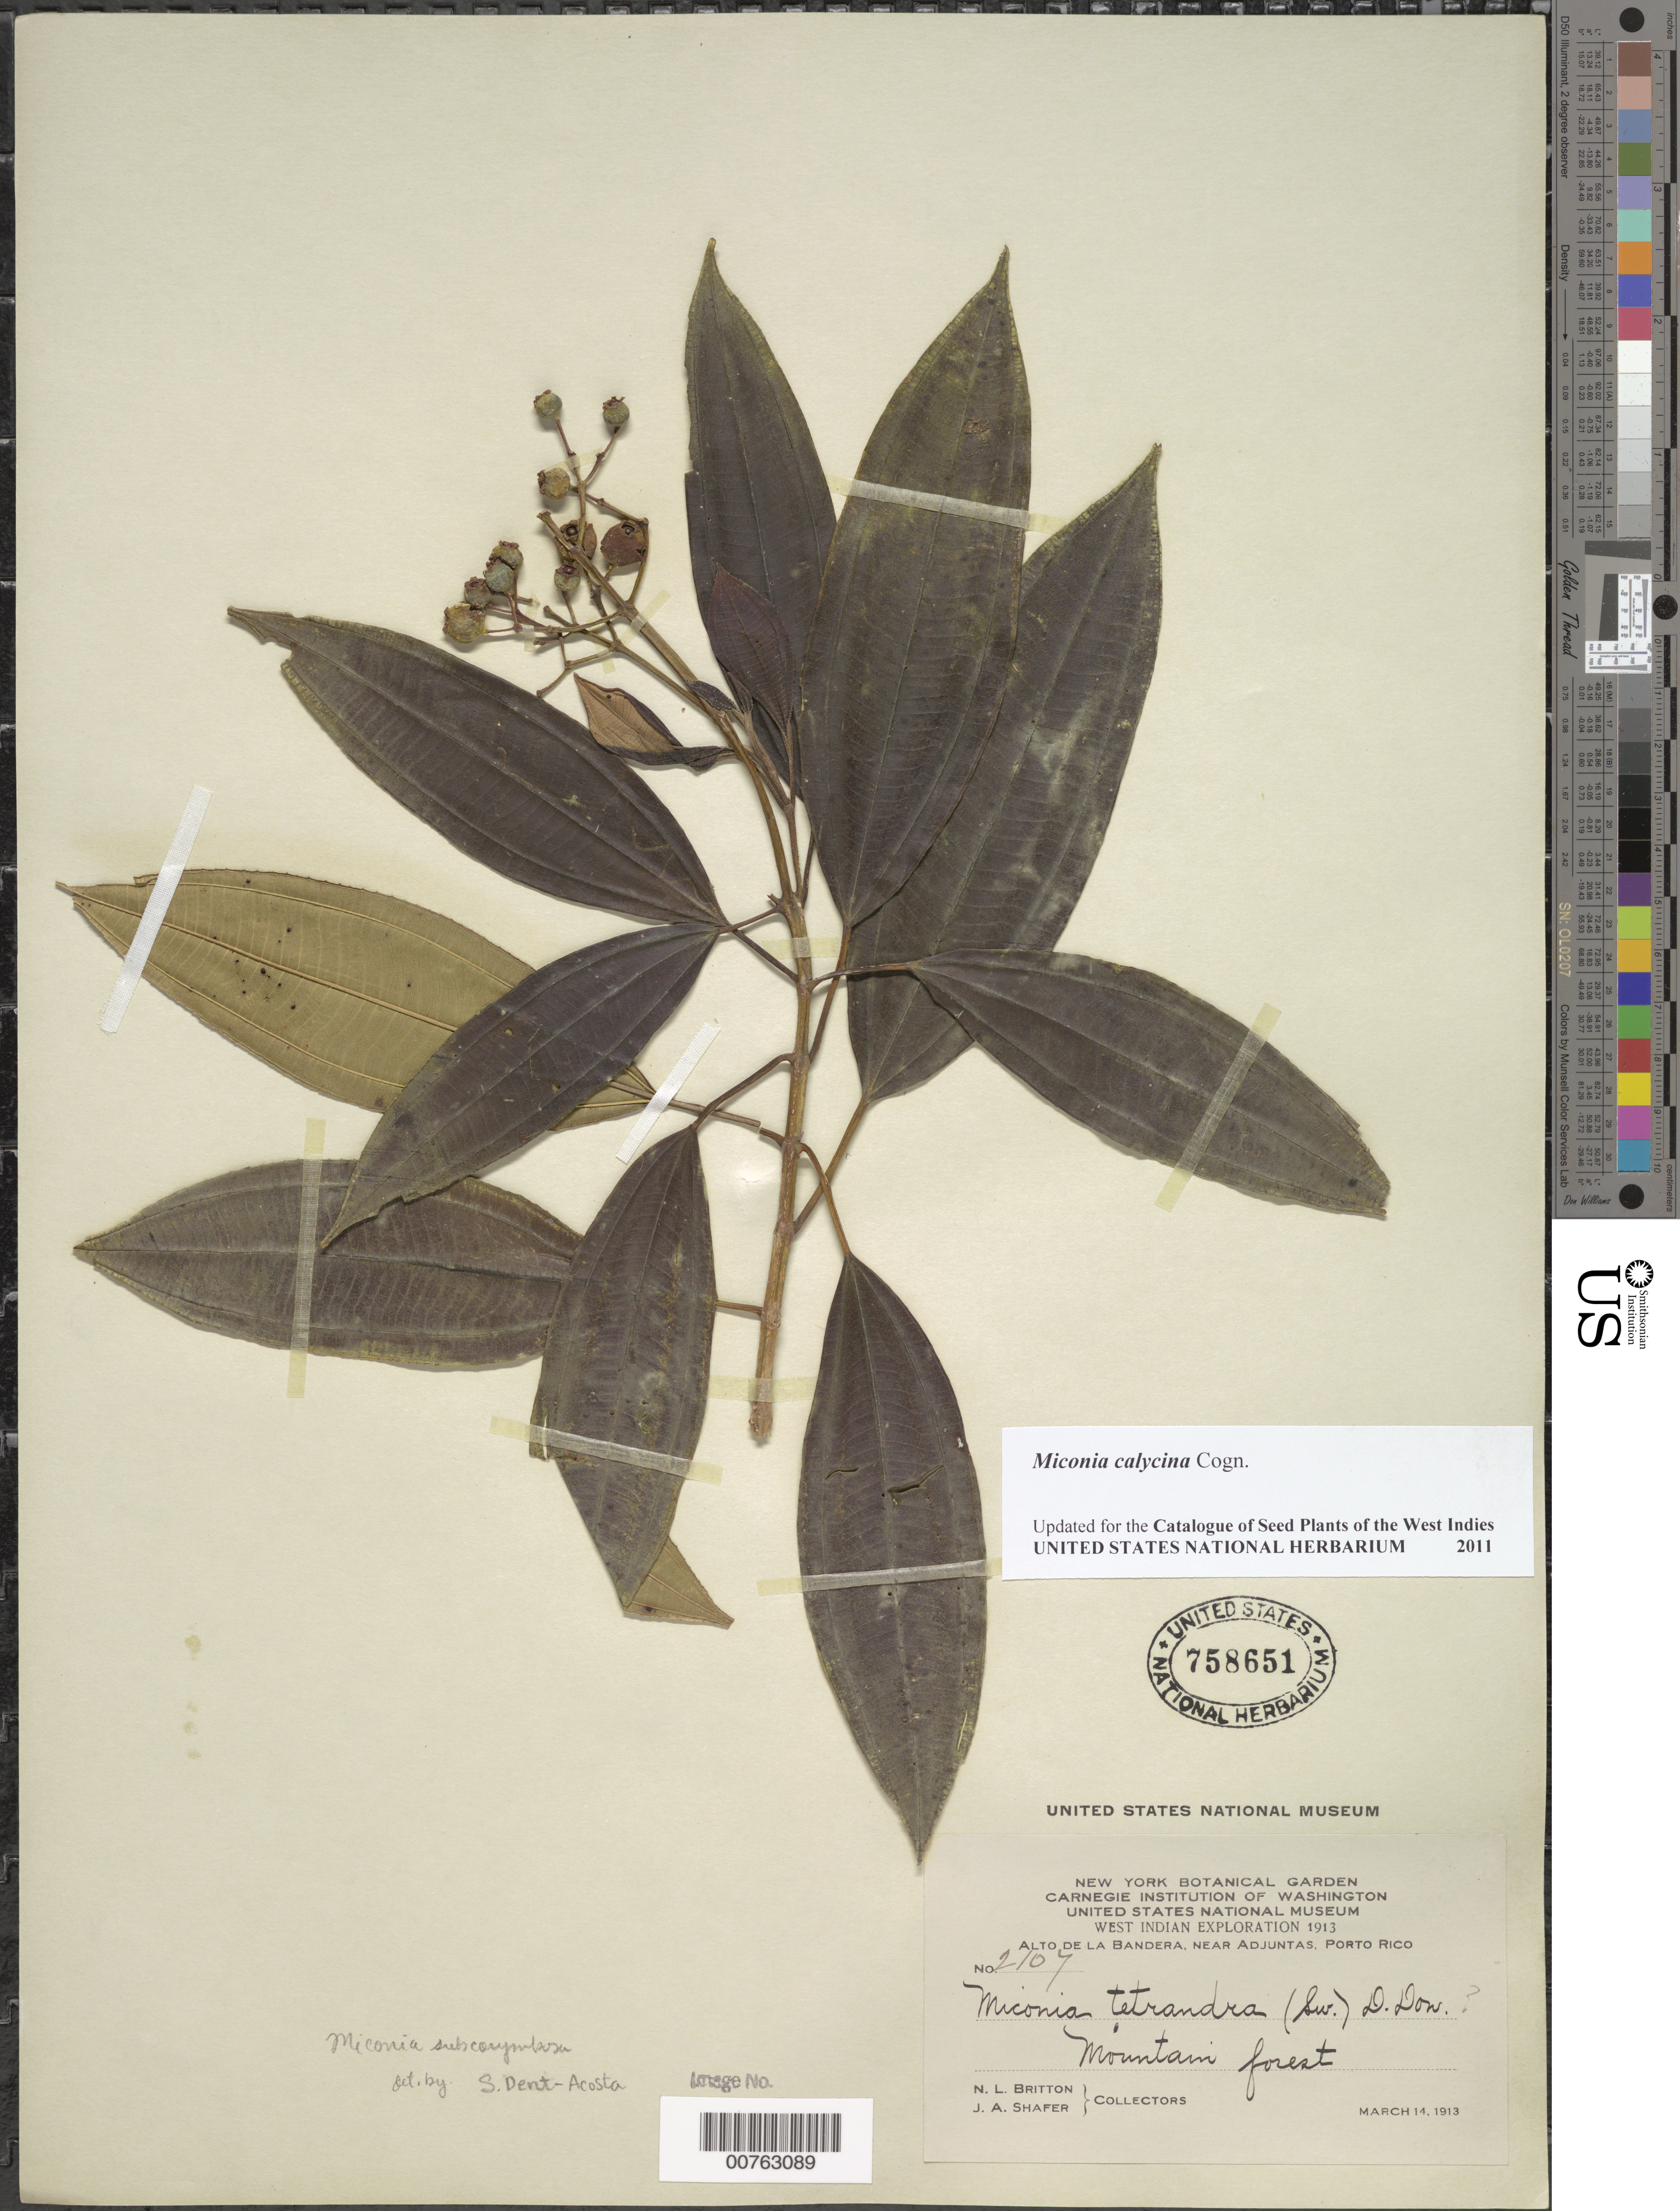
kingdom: Plantae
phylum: Tracheophyta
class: Magnoliopsida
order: Myrtales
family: Melastomataceae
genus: Miconia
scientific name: Miconia calycina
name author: Cogn.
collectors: N. Britton & J. A. Shafer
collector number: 2107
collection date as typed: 14 Mar 1913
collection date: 1913-03-14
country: Puerto Rico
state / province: Adjuntas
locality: Alto de la Bandera, near Adjuntas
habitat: Mountain forest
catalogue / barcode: US 758651